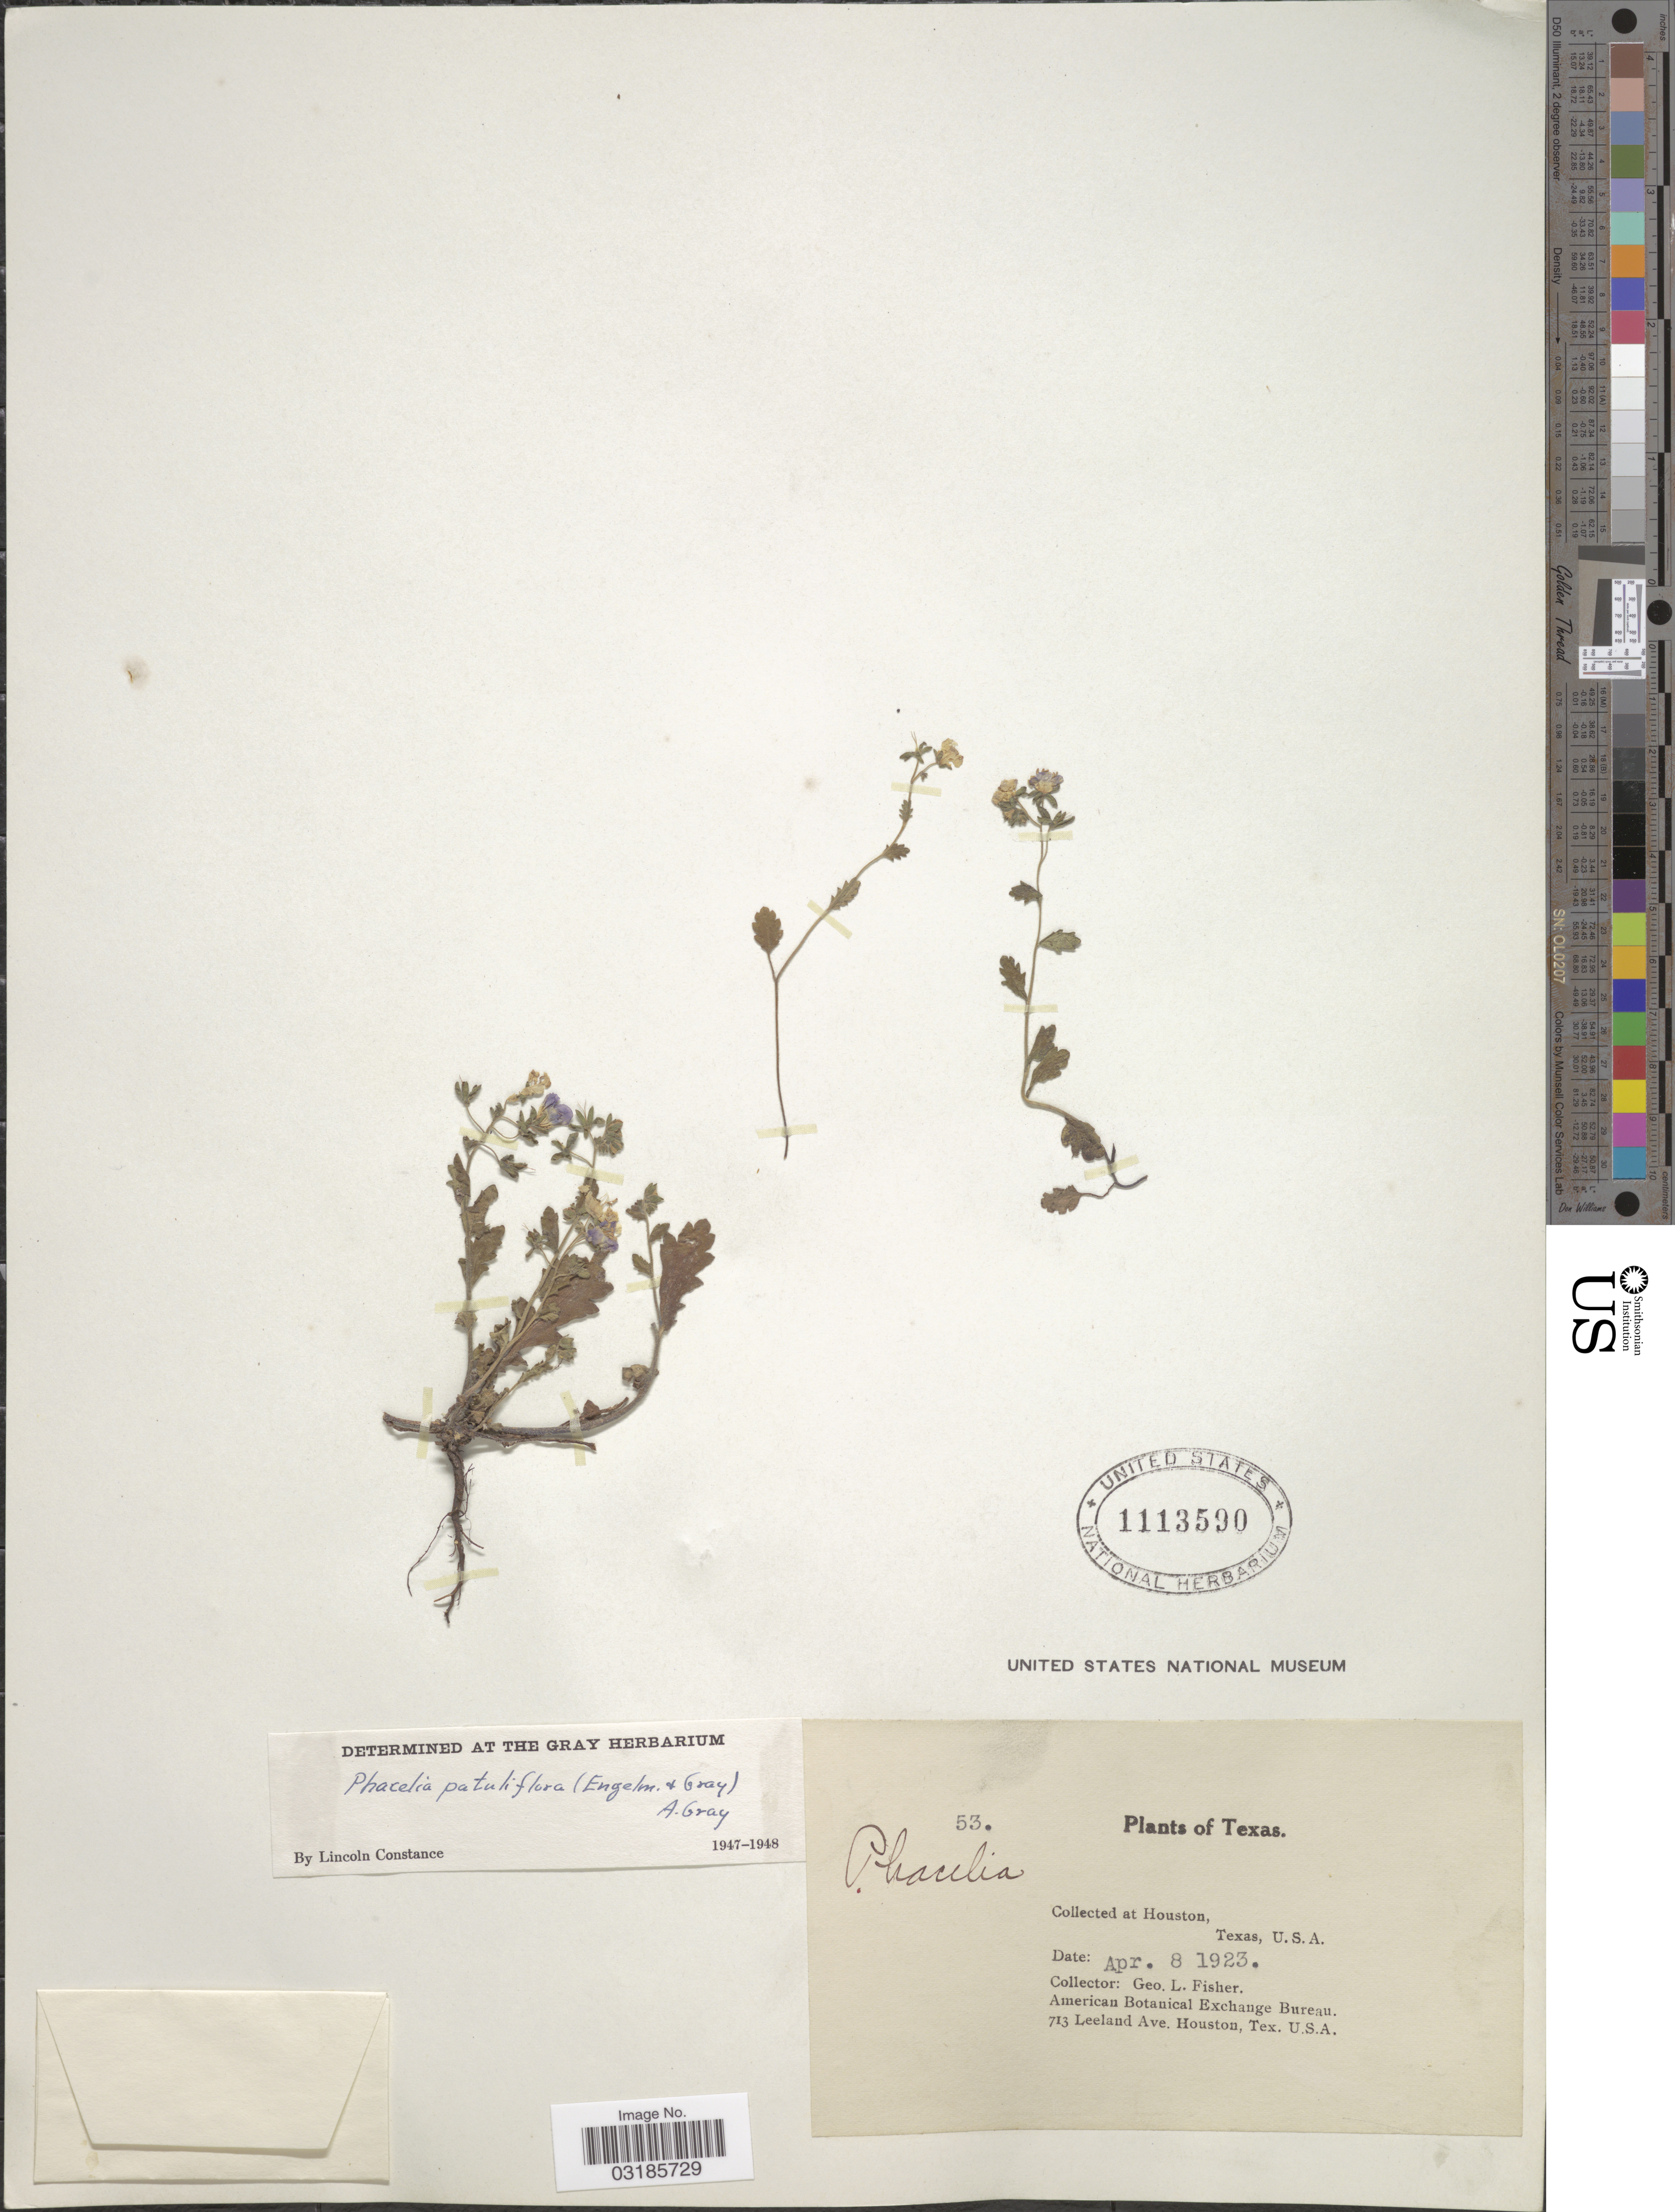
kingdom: Plantae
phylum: Tracheophyta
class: Magnoliopsida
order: Boraginales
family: Hydrophyllaceae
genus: Phacelia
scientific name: Phacelia patuliflora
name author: (Engelm. & A. Gray) A. Gray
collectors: G. L. Fisher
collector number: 53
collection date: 1923-04-08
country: United States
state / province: Texas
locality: Houston.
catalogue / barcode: US 1113590